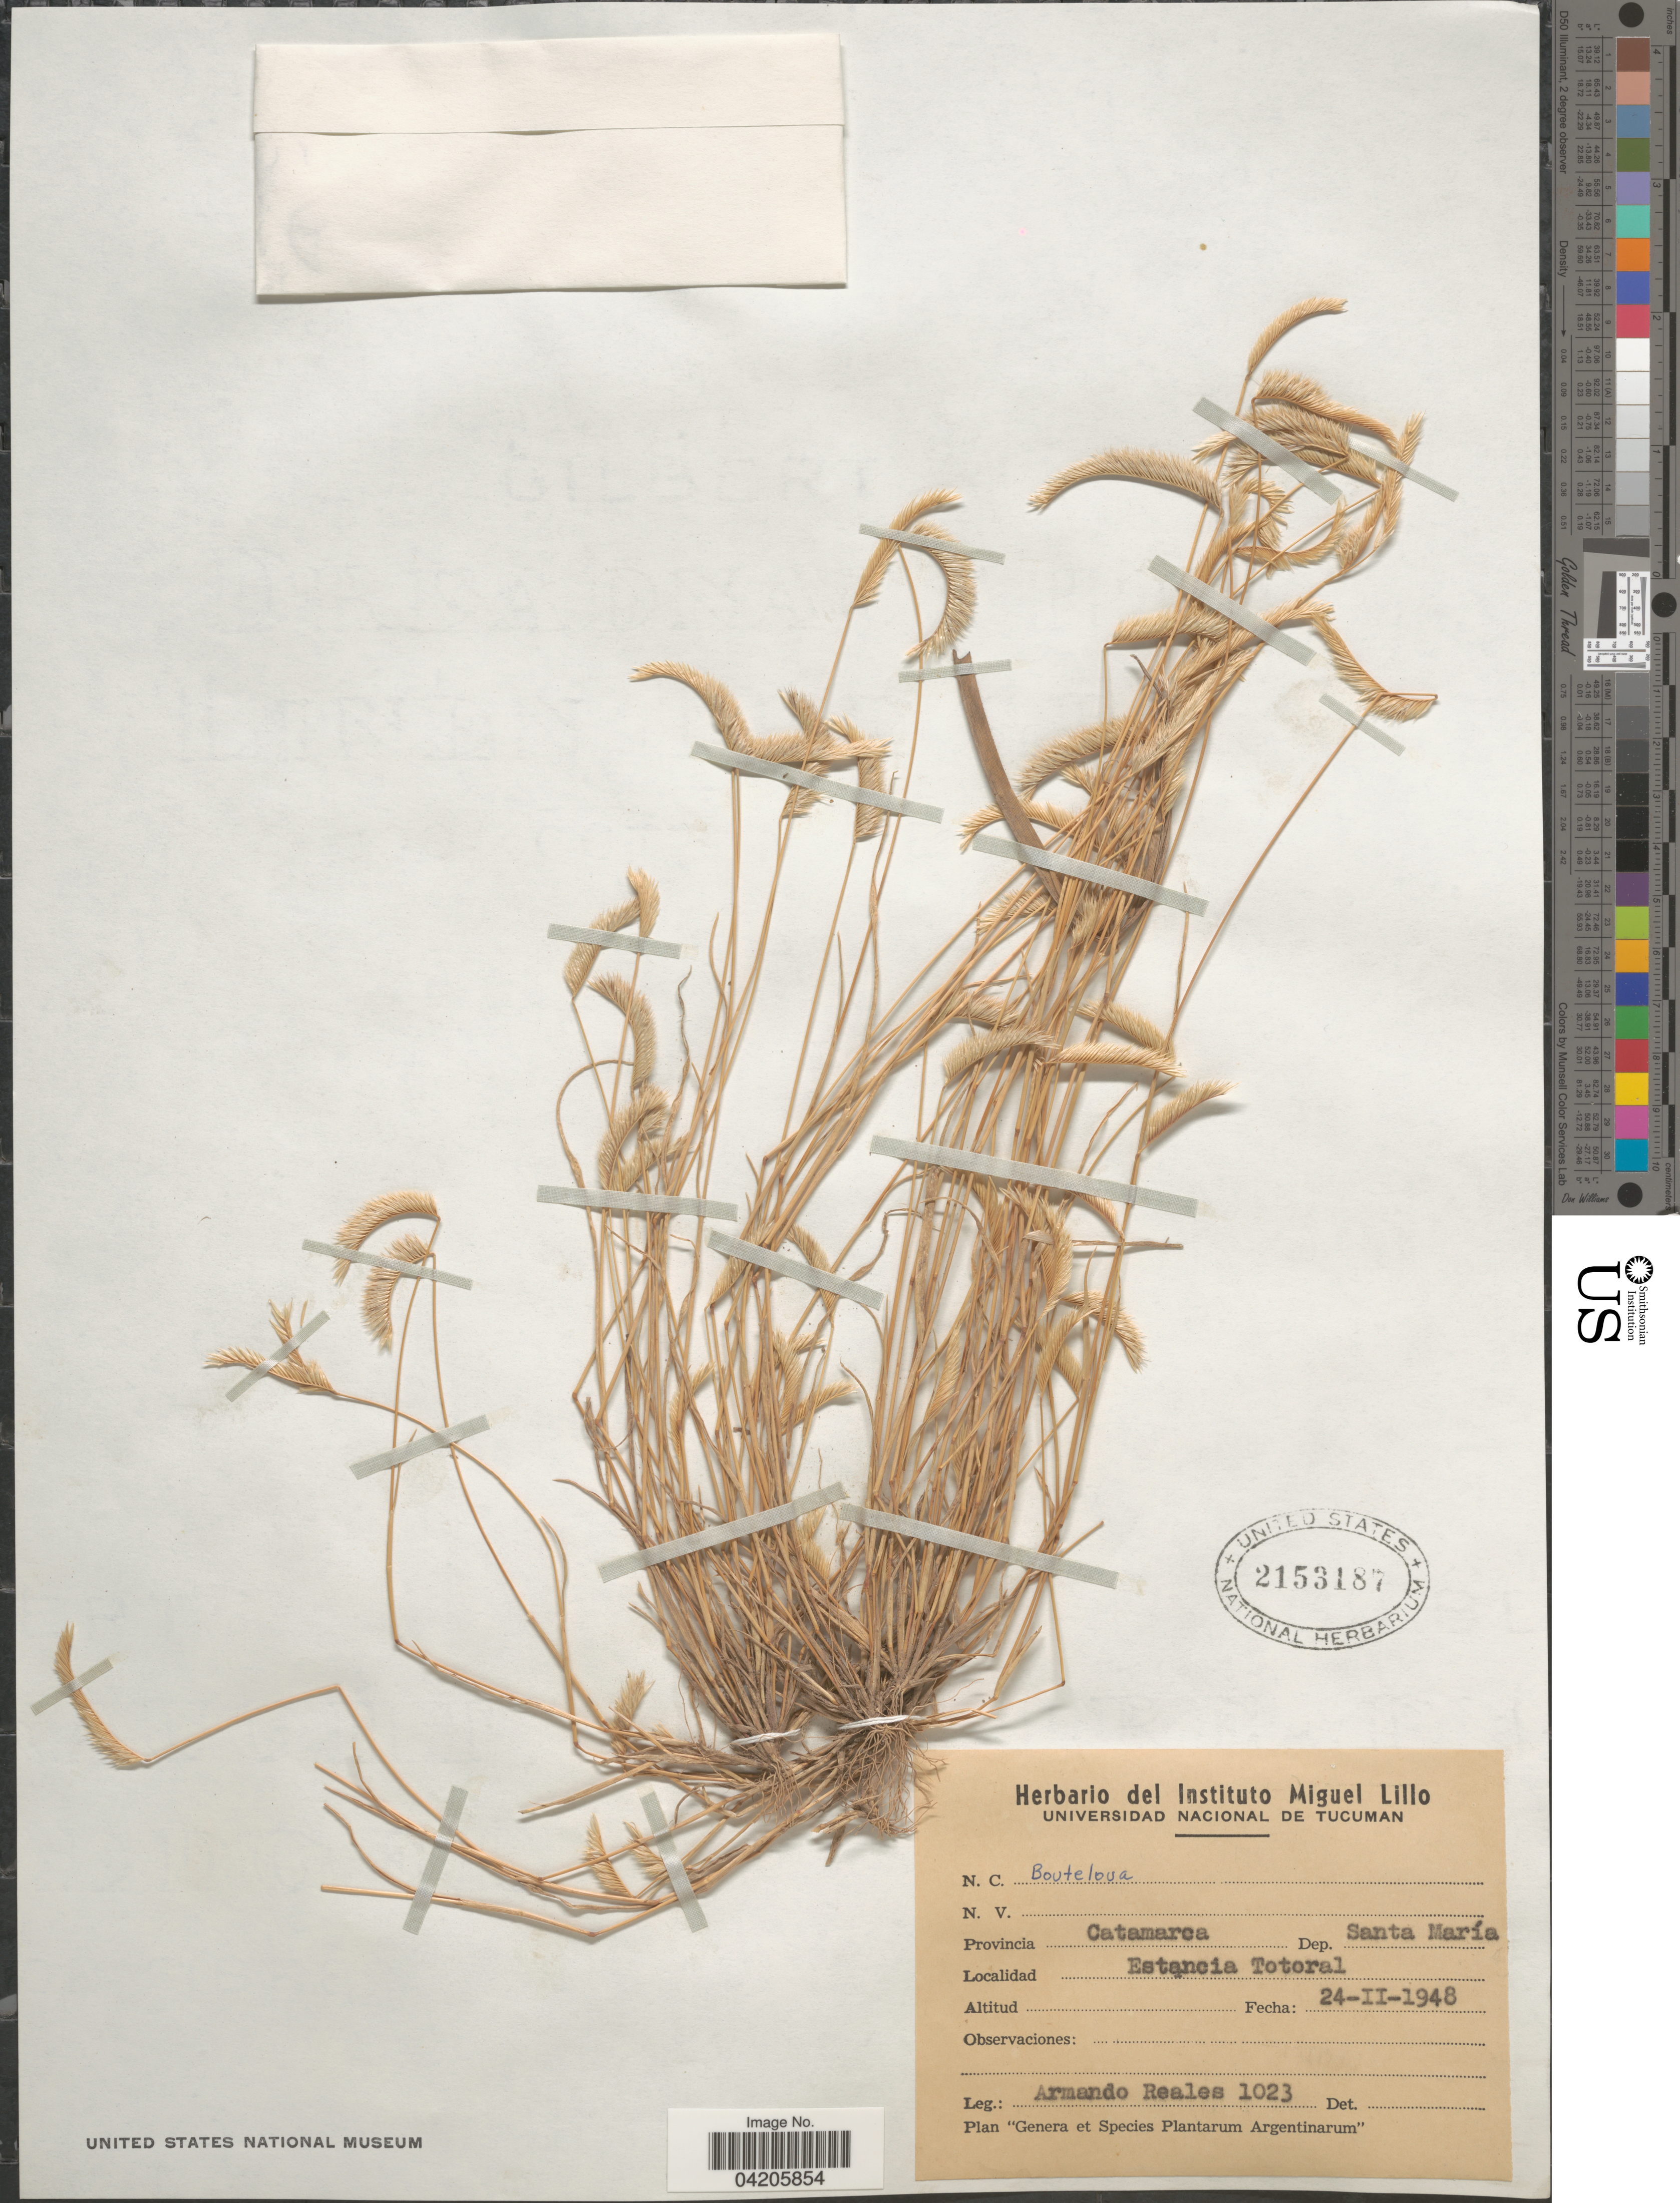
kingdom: Plantae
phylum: Tracheophyta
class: Liliopsida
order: Poales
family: Poaceae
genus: Bouteloua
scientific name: Bouteloua simplex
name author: Lag.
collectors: A. Reales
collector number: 1023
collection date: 1948-02-24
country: Argentina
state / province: Catamarca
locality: Dep. Santa María. Estancia Totoral.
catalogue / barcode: US 2153187